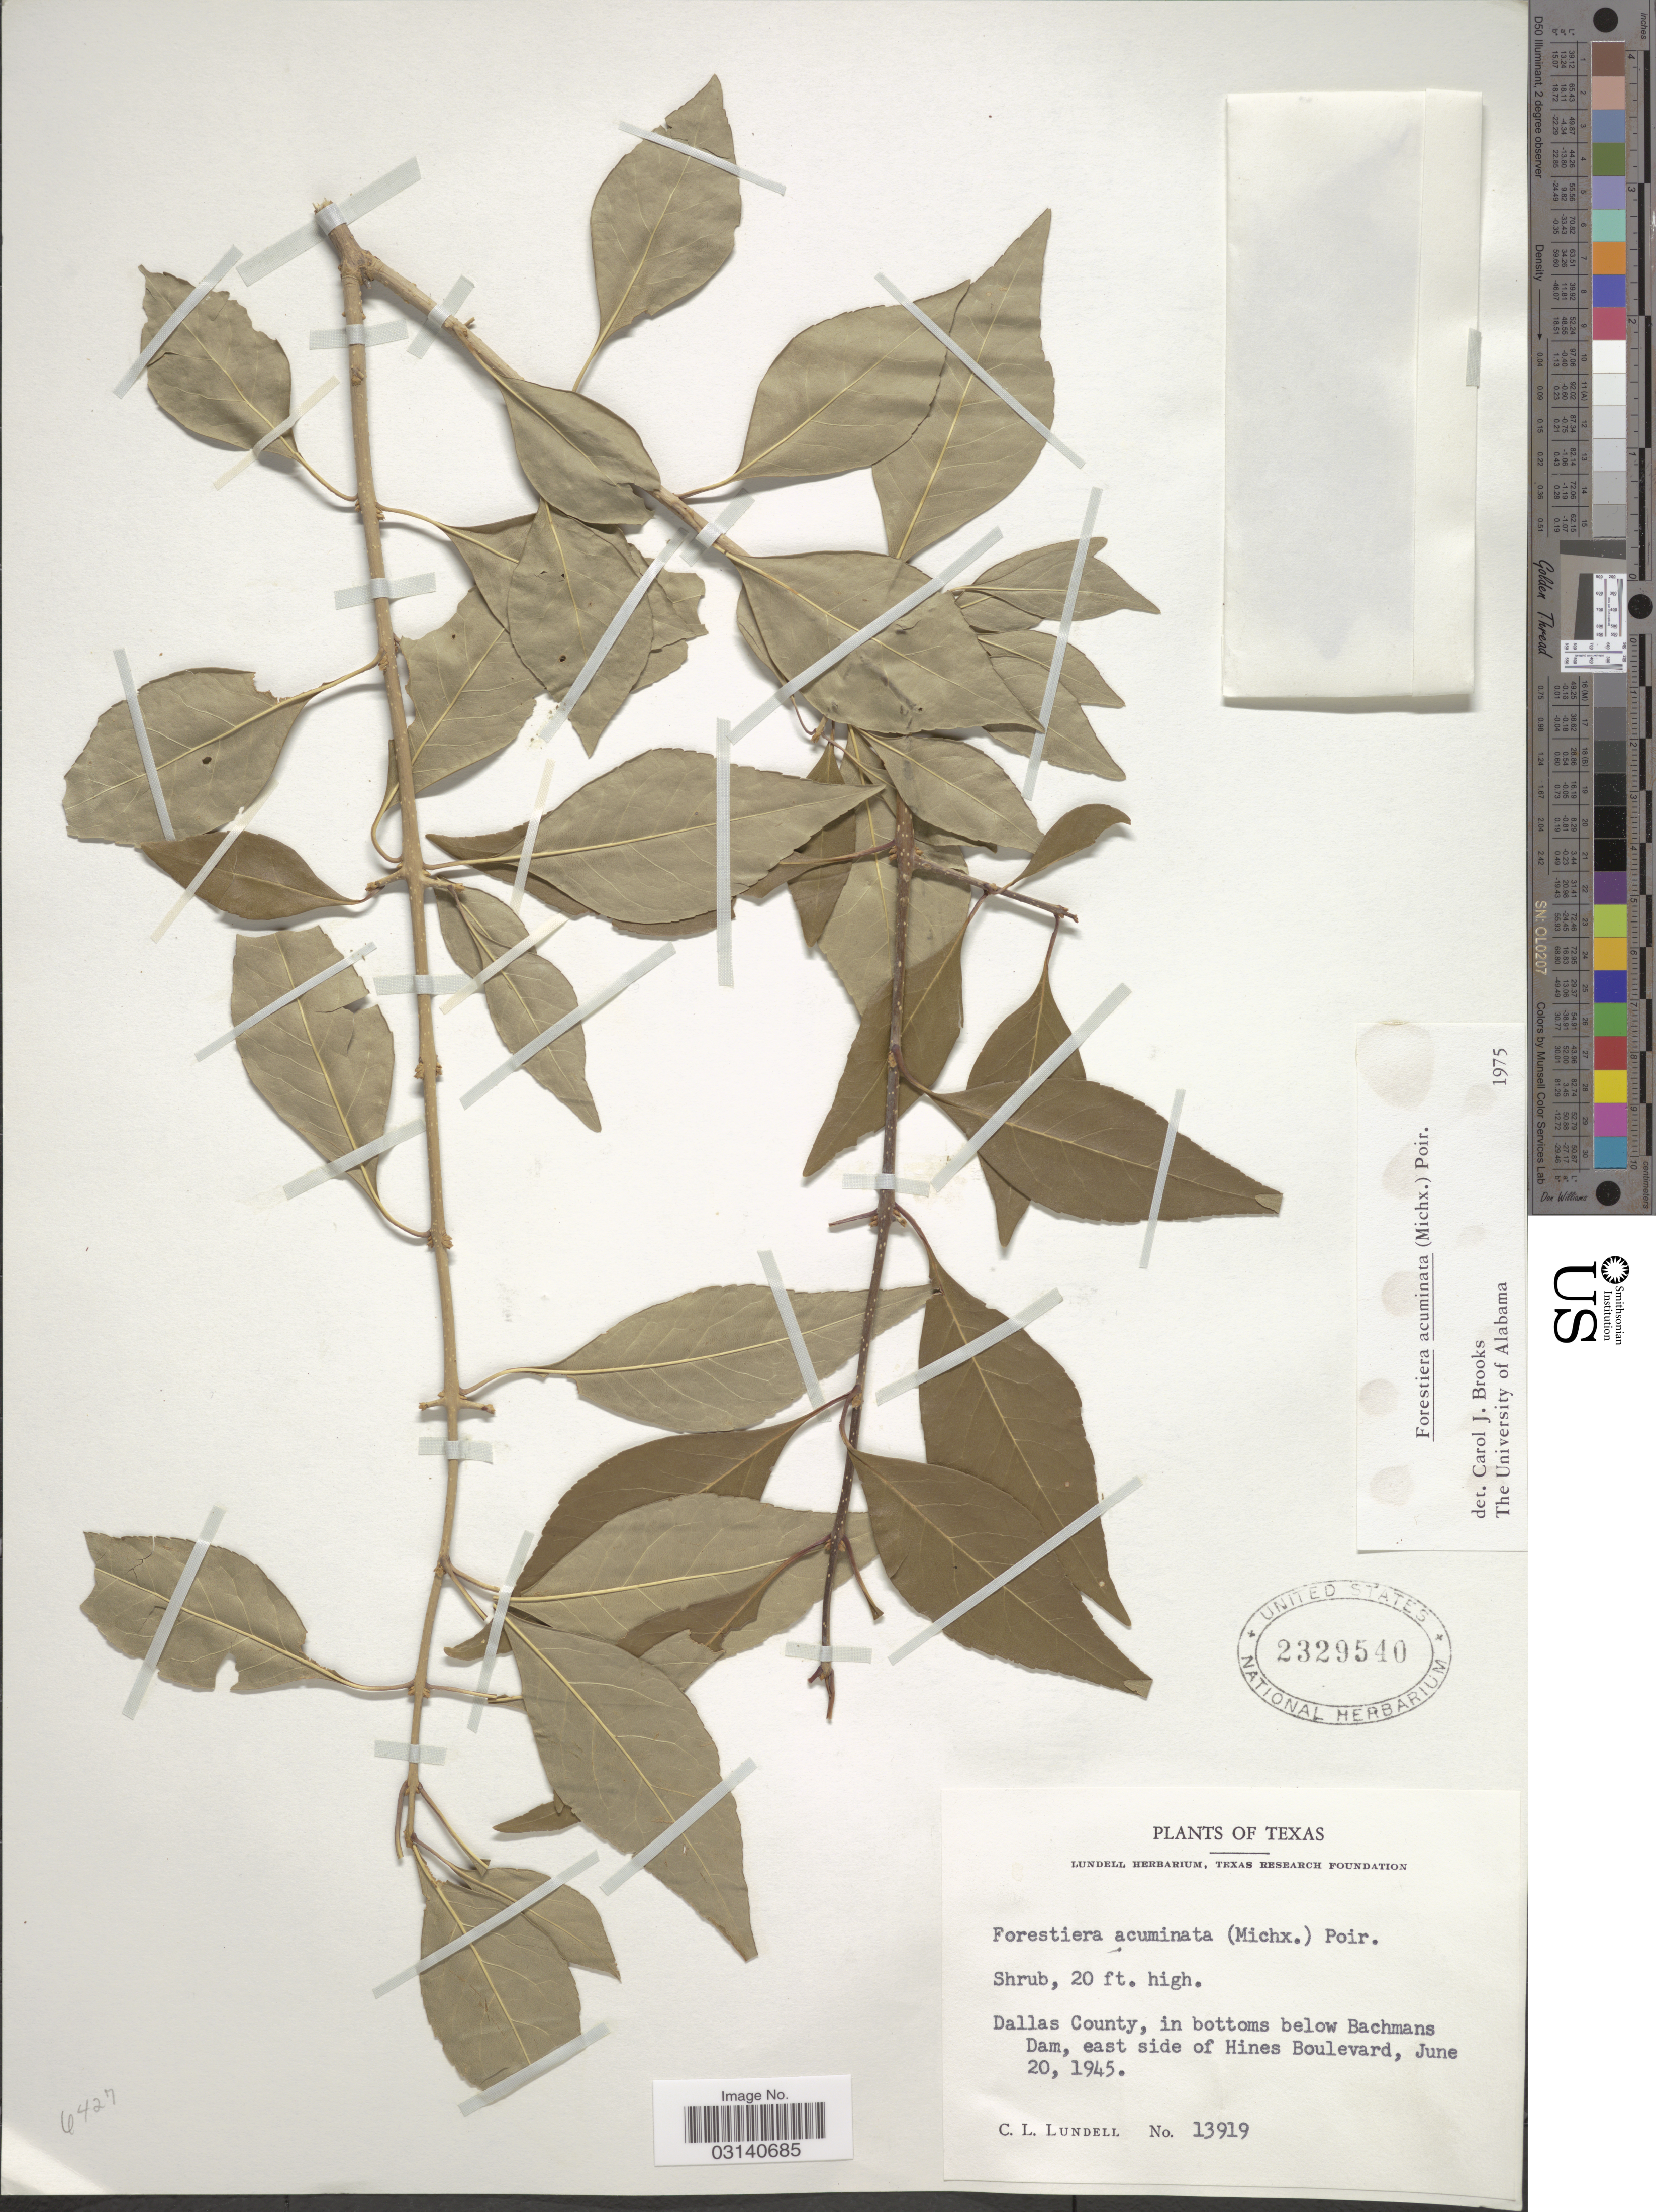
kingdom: Plantae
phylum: Tracheophyta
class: Magnoliopsida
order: Lamiales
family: Oleaceae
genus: Forestiera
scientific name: Forestiera acuminata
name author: (Michx.) Poir.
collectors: C. L. Lundell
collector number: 13919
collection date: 1945-06-20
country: United States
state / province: Texas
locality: Dallas County, in bottoms below Bachmans Dam, east side of Hines Boulevard.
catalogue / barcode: US 2329540